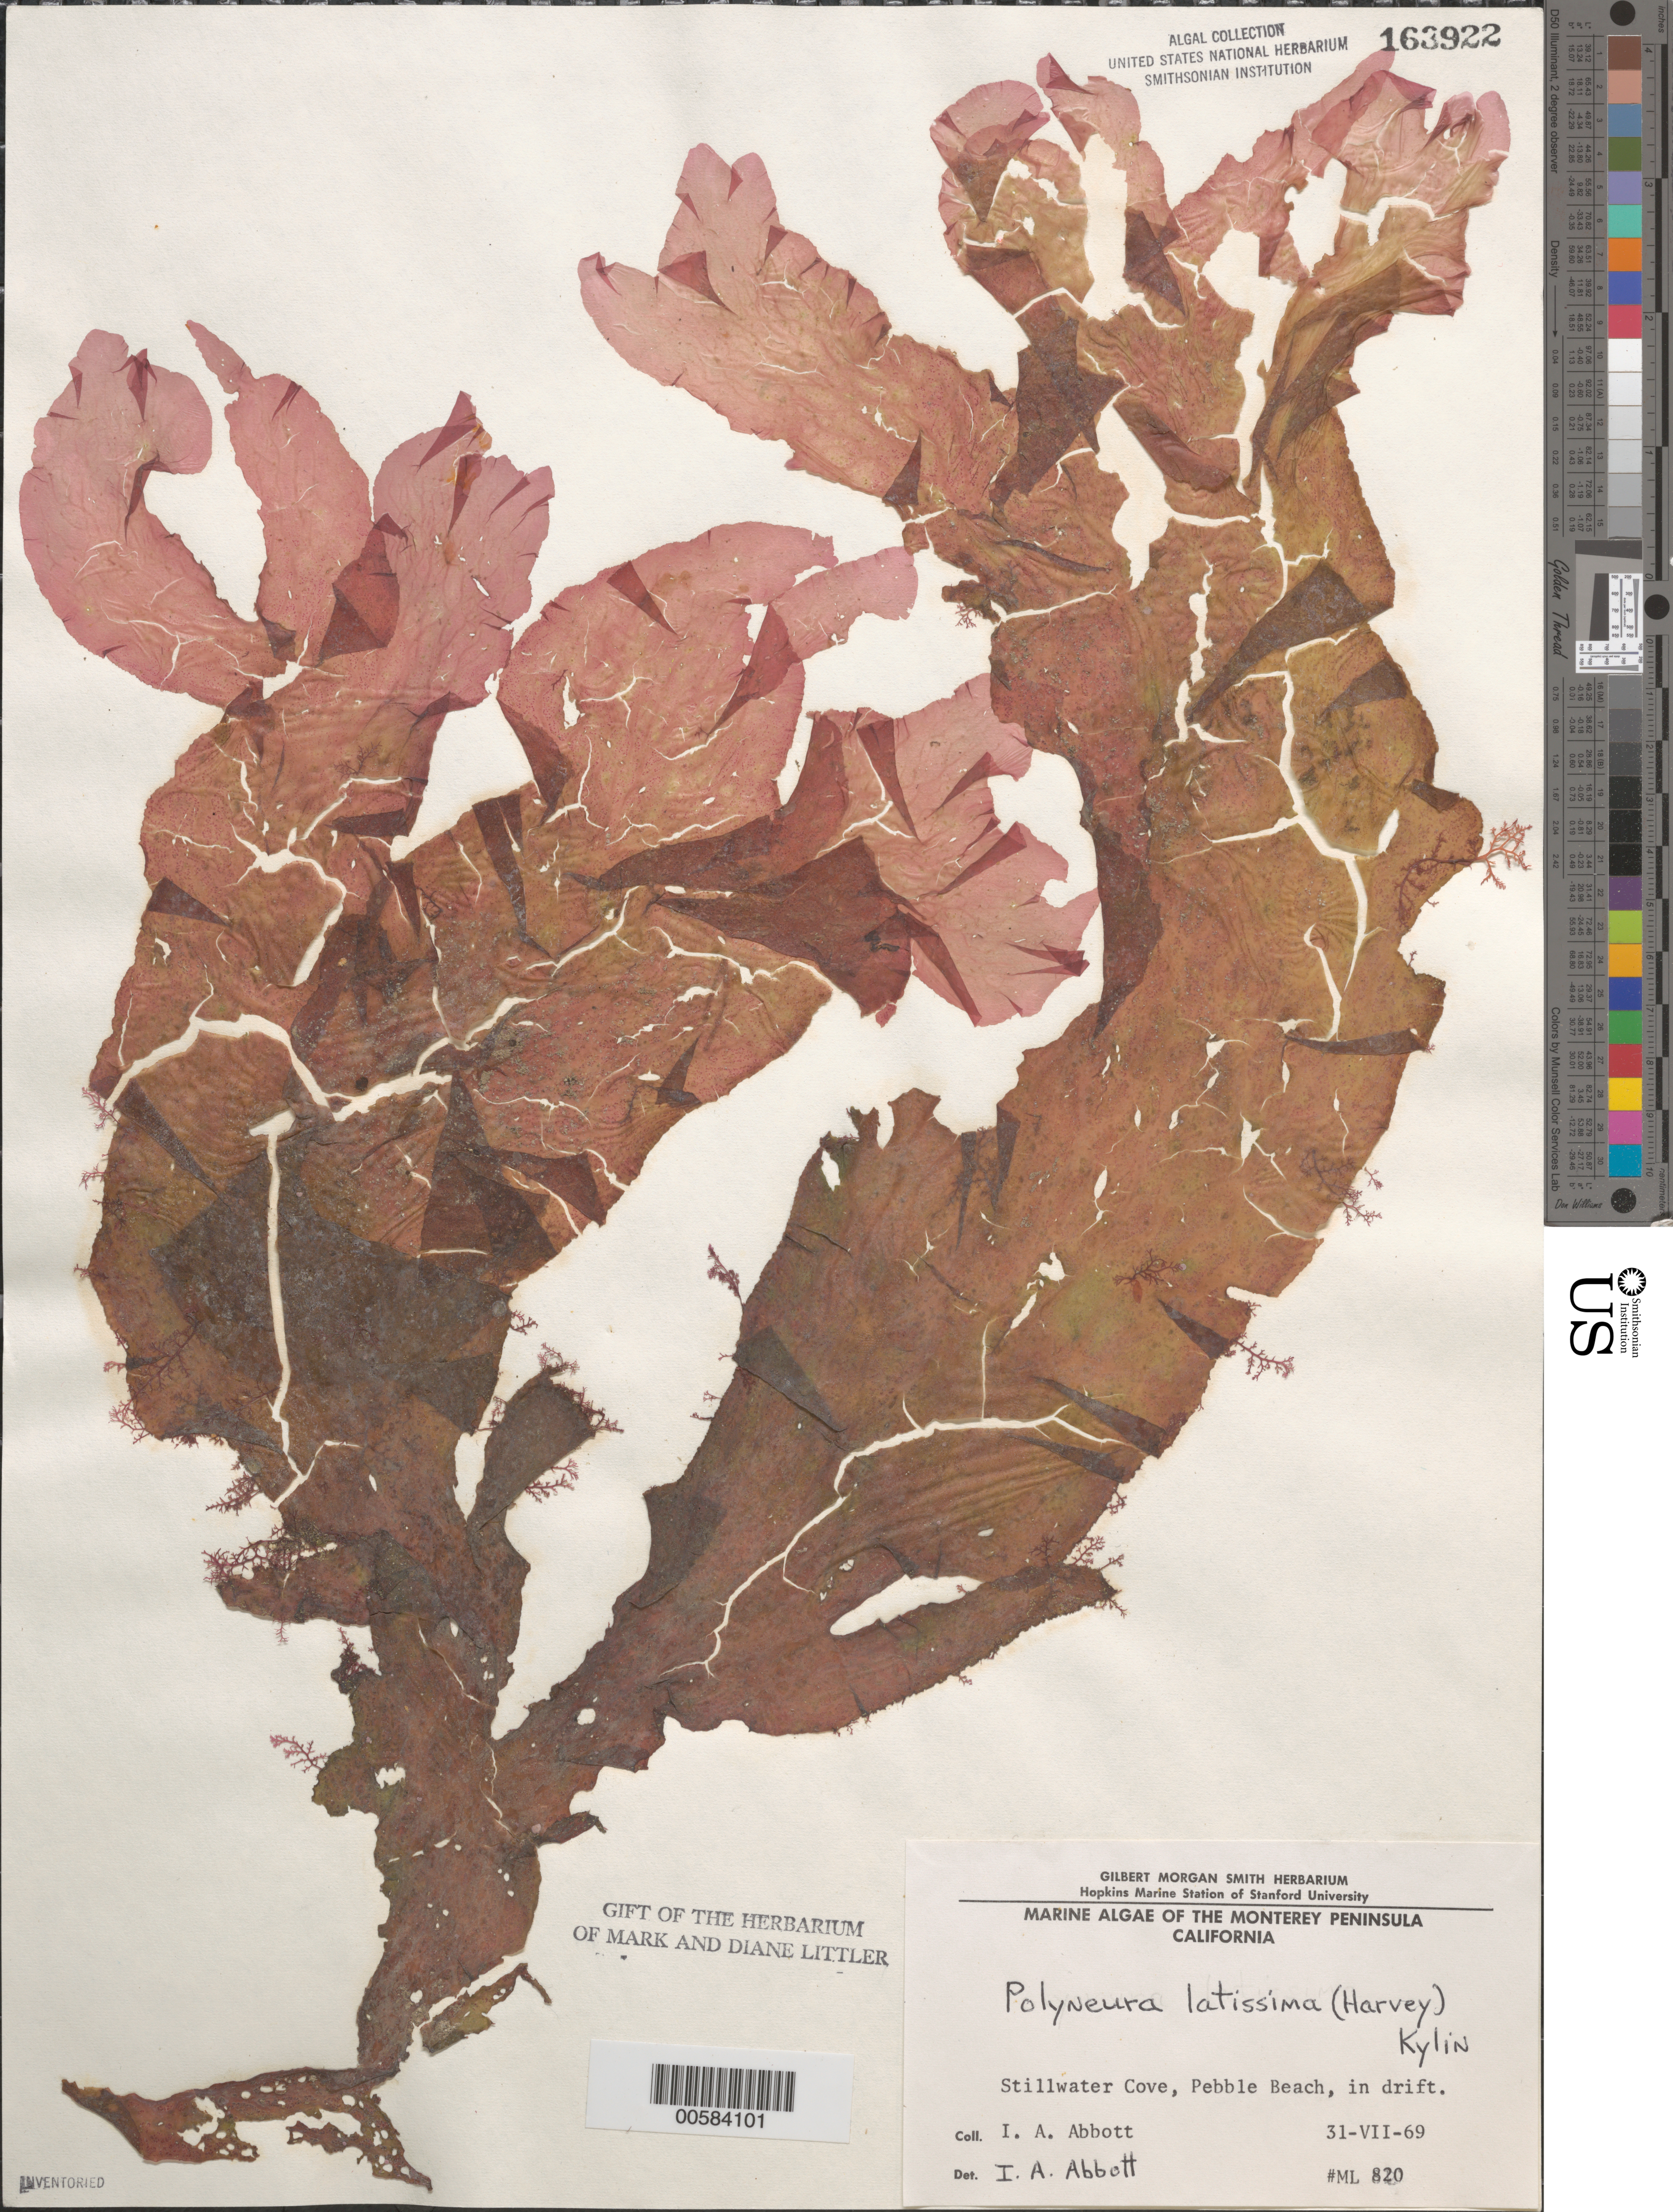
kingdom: Plantae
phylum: Rhodophyta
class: Florideophyceae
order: Ceramiales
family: Delesseriaceae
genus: Polyneura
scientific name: Polyneura latissima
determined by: Abbott, Isabella A.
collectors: I. A. Abbott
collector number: ML 820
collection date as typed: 31 Jul 1969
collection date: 1969-07-31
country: United States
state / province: California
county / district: Monterey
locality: Stillwater Cove, Pebble Beach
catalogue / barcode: US 163922